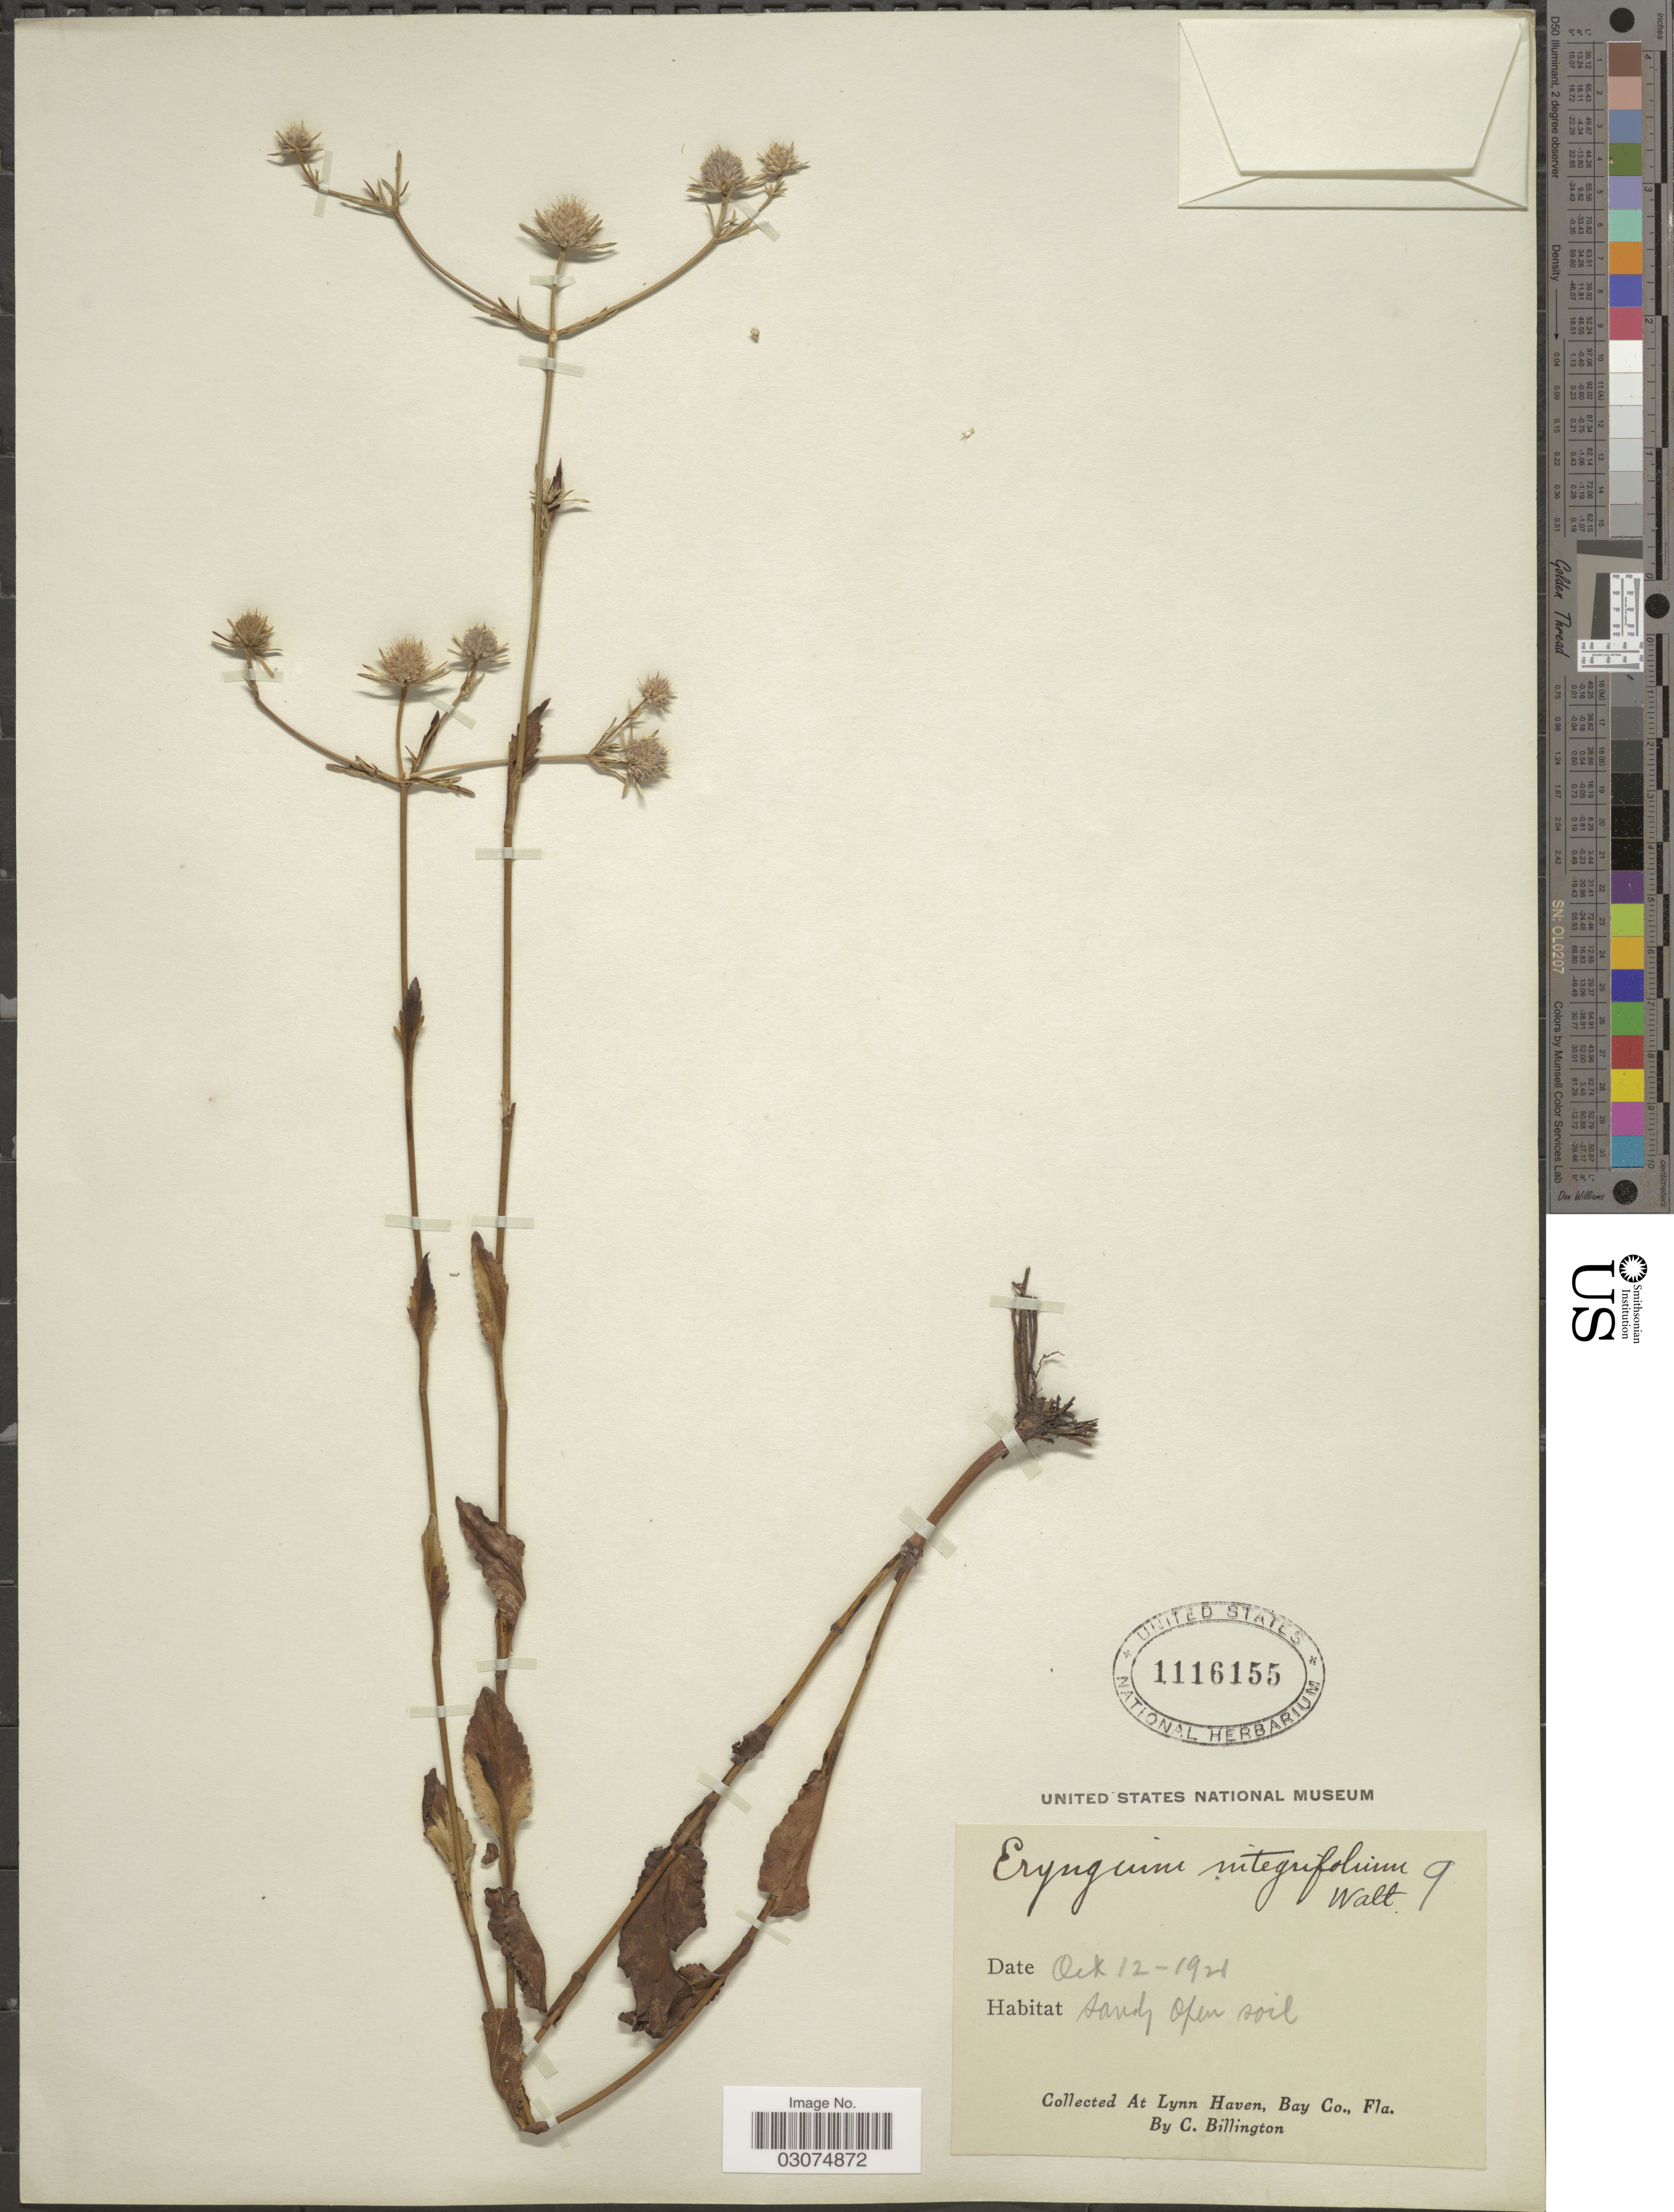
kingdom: Plantae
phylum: Tracheophyta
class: Magnoliopsida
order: Apiales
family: Apiaceae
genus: Eryngium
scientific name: Eryngium integrifolium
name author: Walter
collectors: C. Billington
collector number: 9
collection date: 1921-10-12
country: United States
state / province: Florida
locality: Lynn Have, Bay Co., Fla.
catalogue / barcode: US 1116155